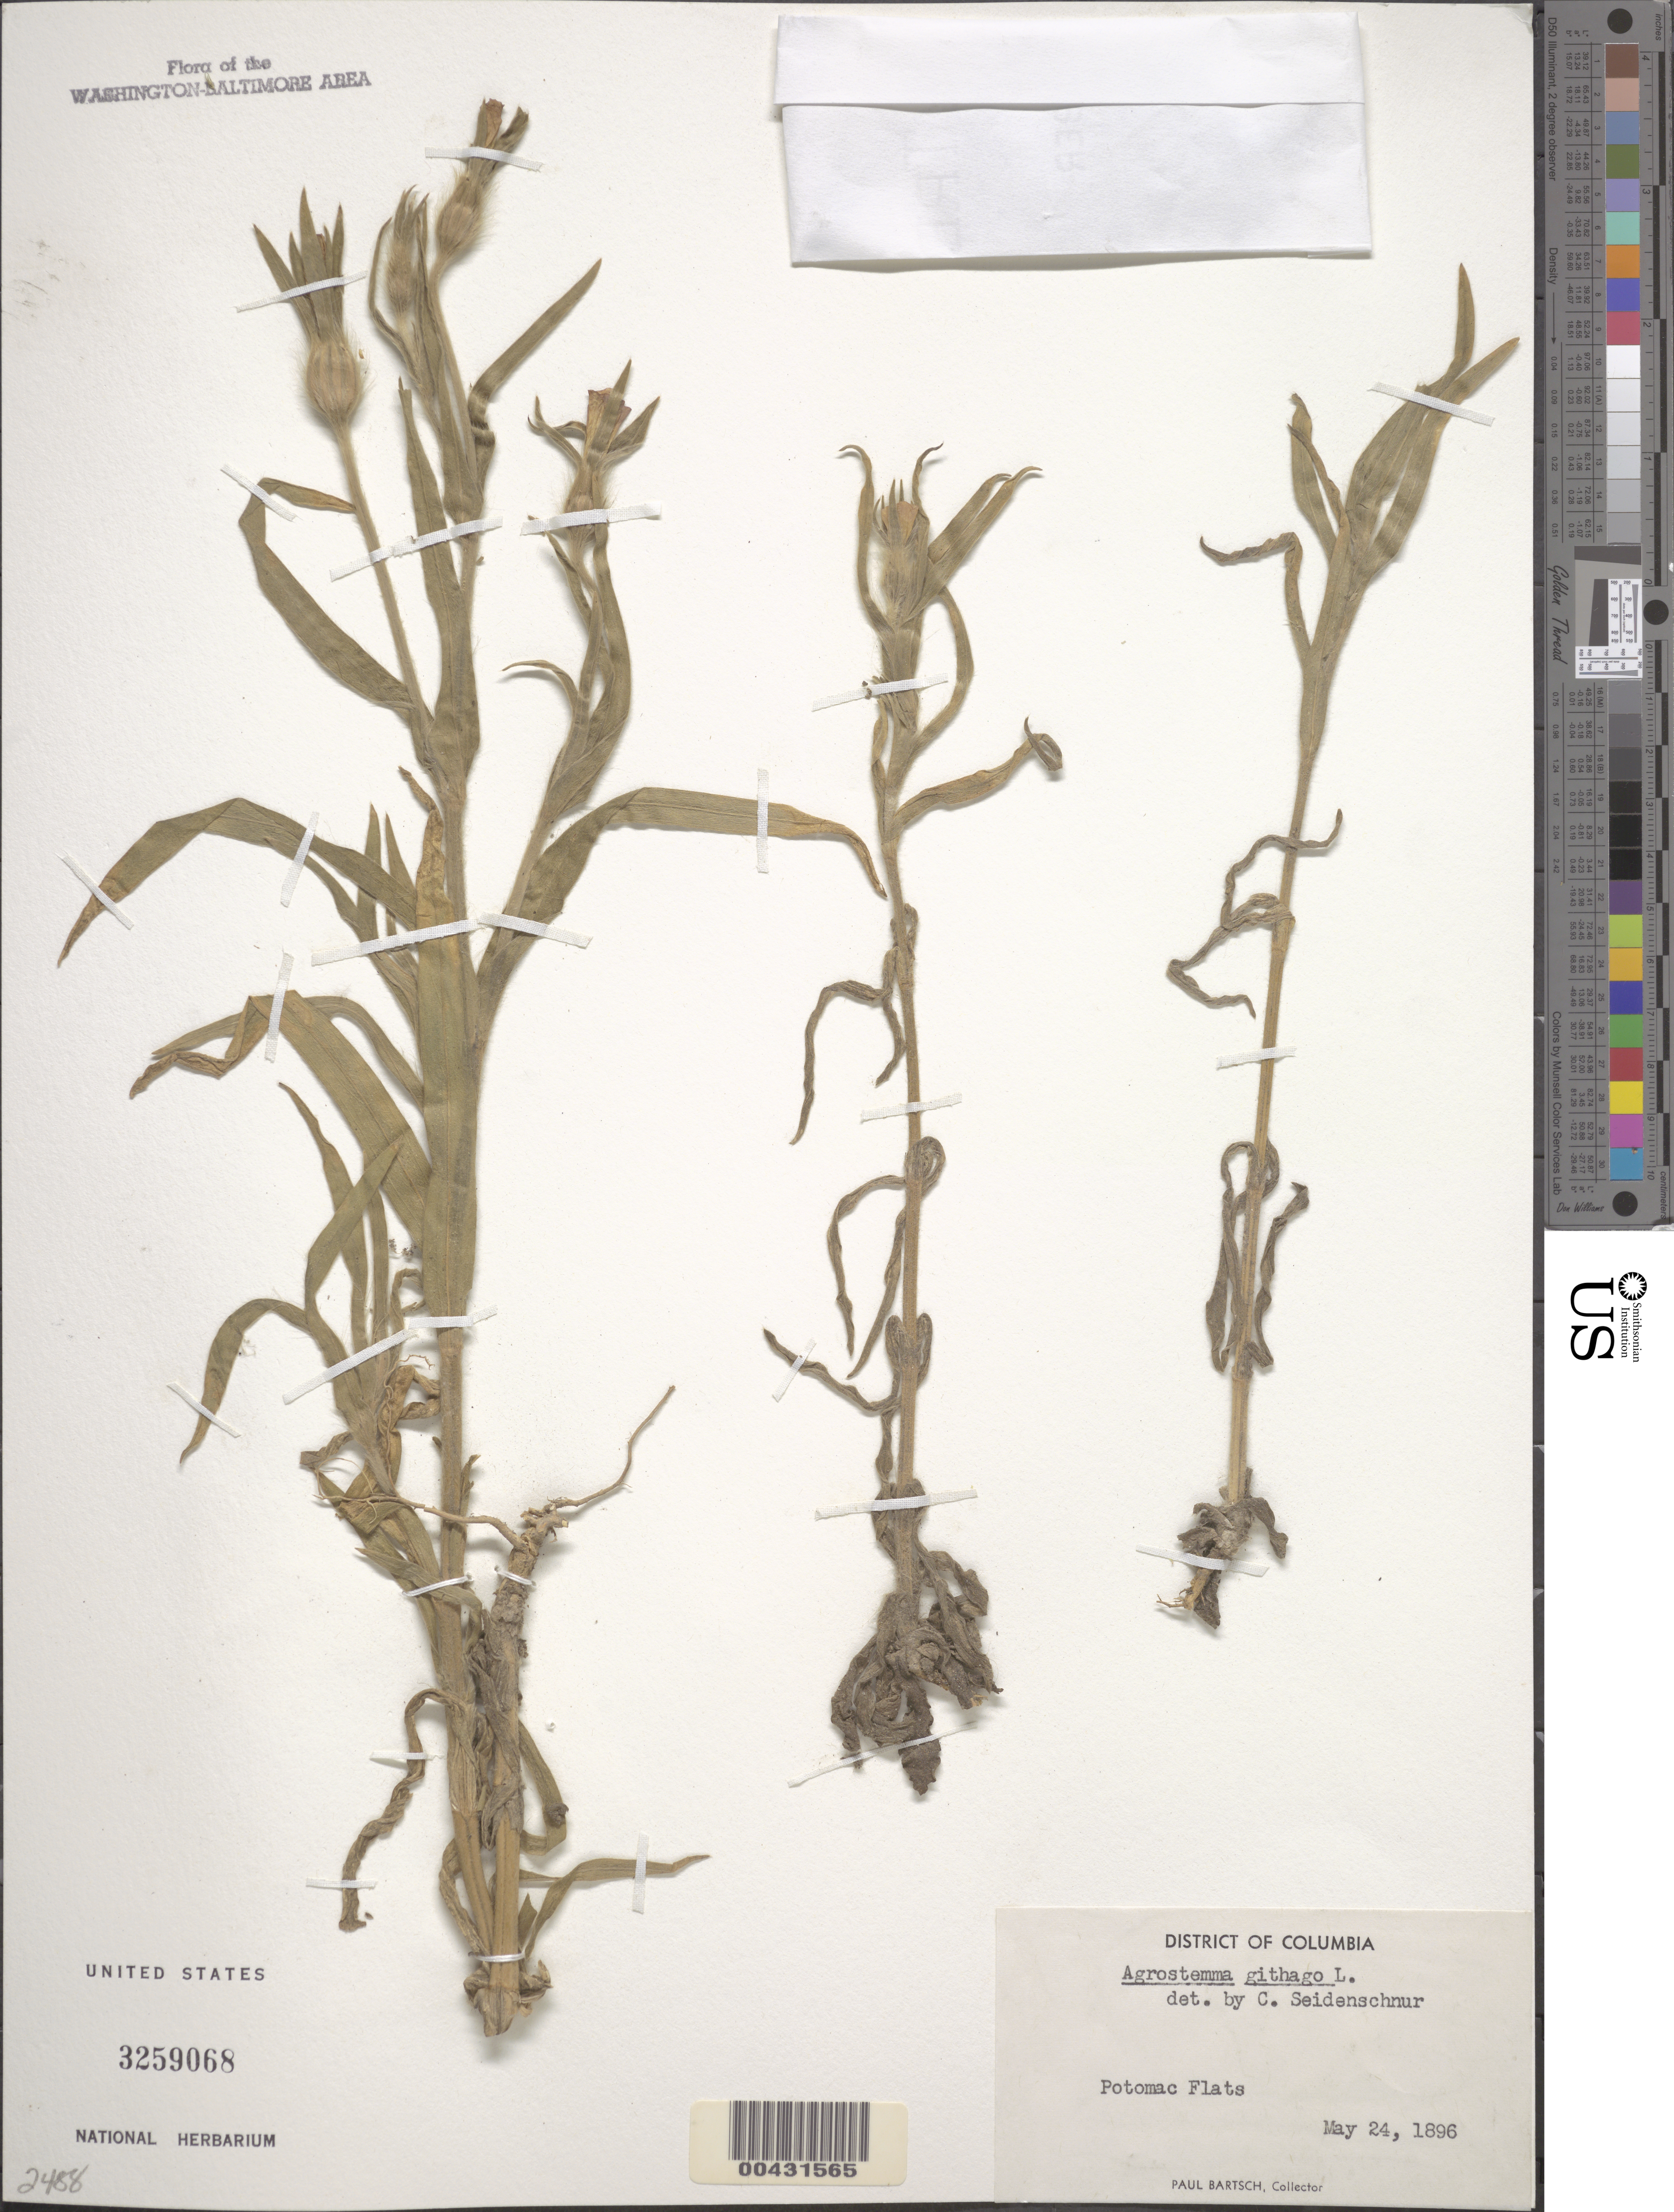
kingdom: Plantae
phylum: Tracheophyta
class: Magnoliopsida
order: Caryophyllales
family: Caryophyllaceae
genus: Agrostemma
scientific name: Agrostemma githago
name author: L.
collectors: P. Bartsch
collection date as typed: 24 May 1896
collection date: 1896-05-24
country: United States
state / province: District of Columbia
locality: Potomac flats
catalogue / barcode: US 3259068